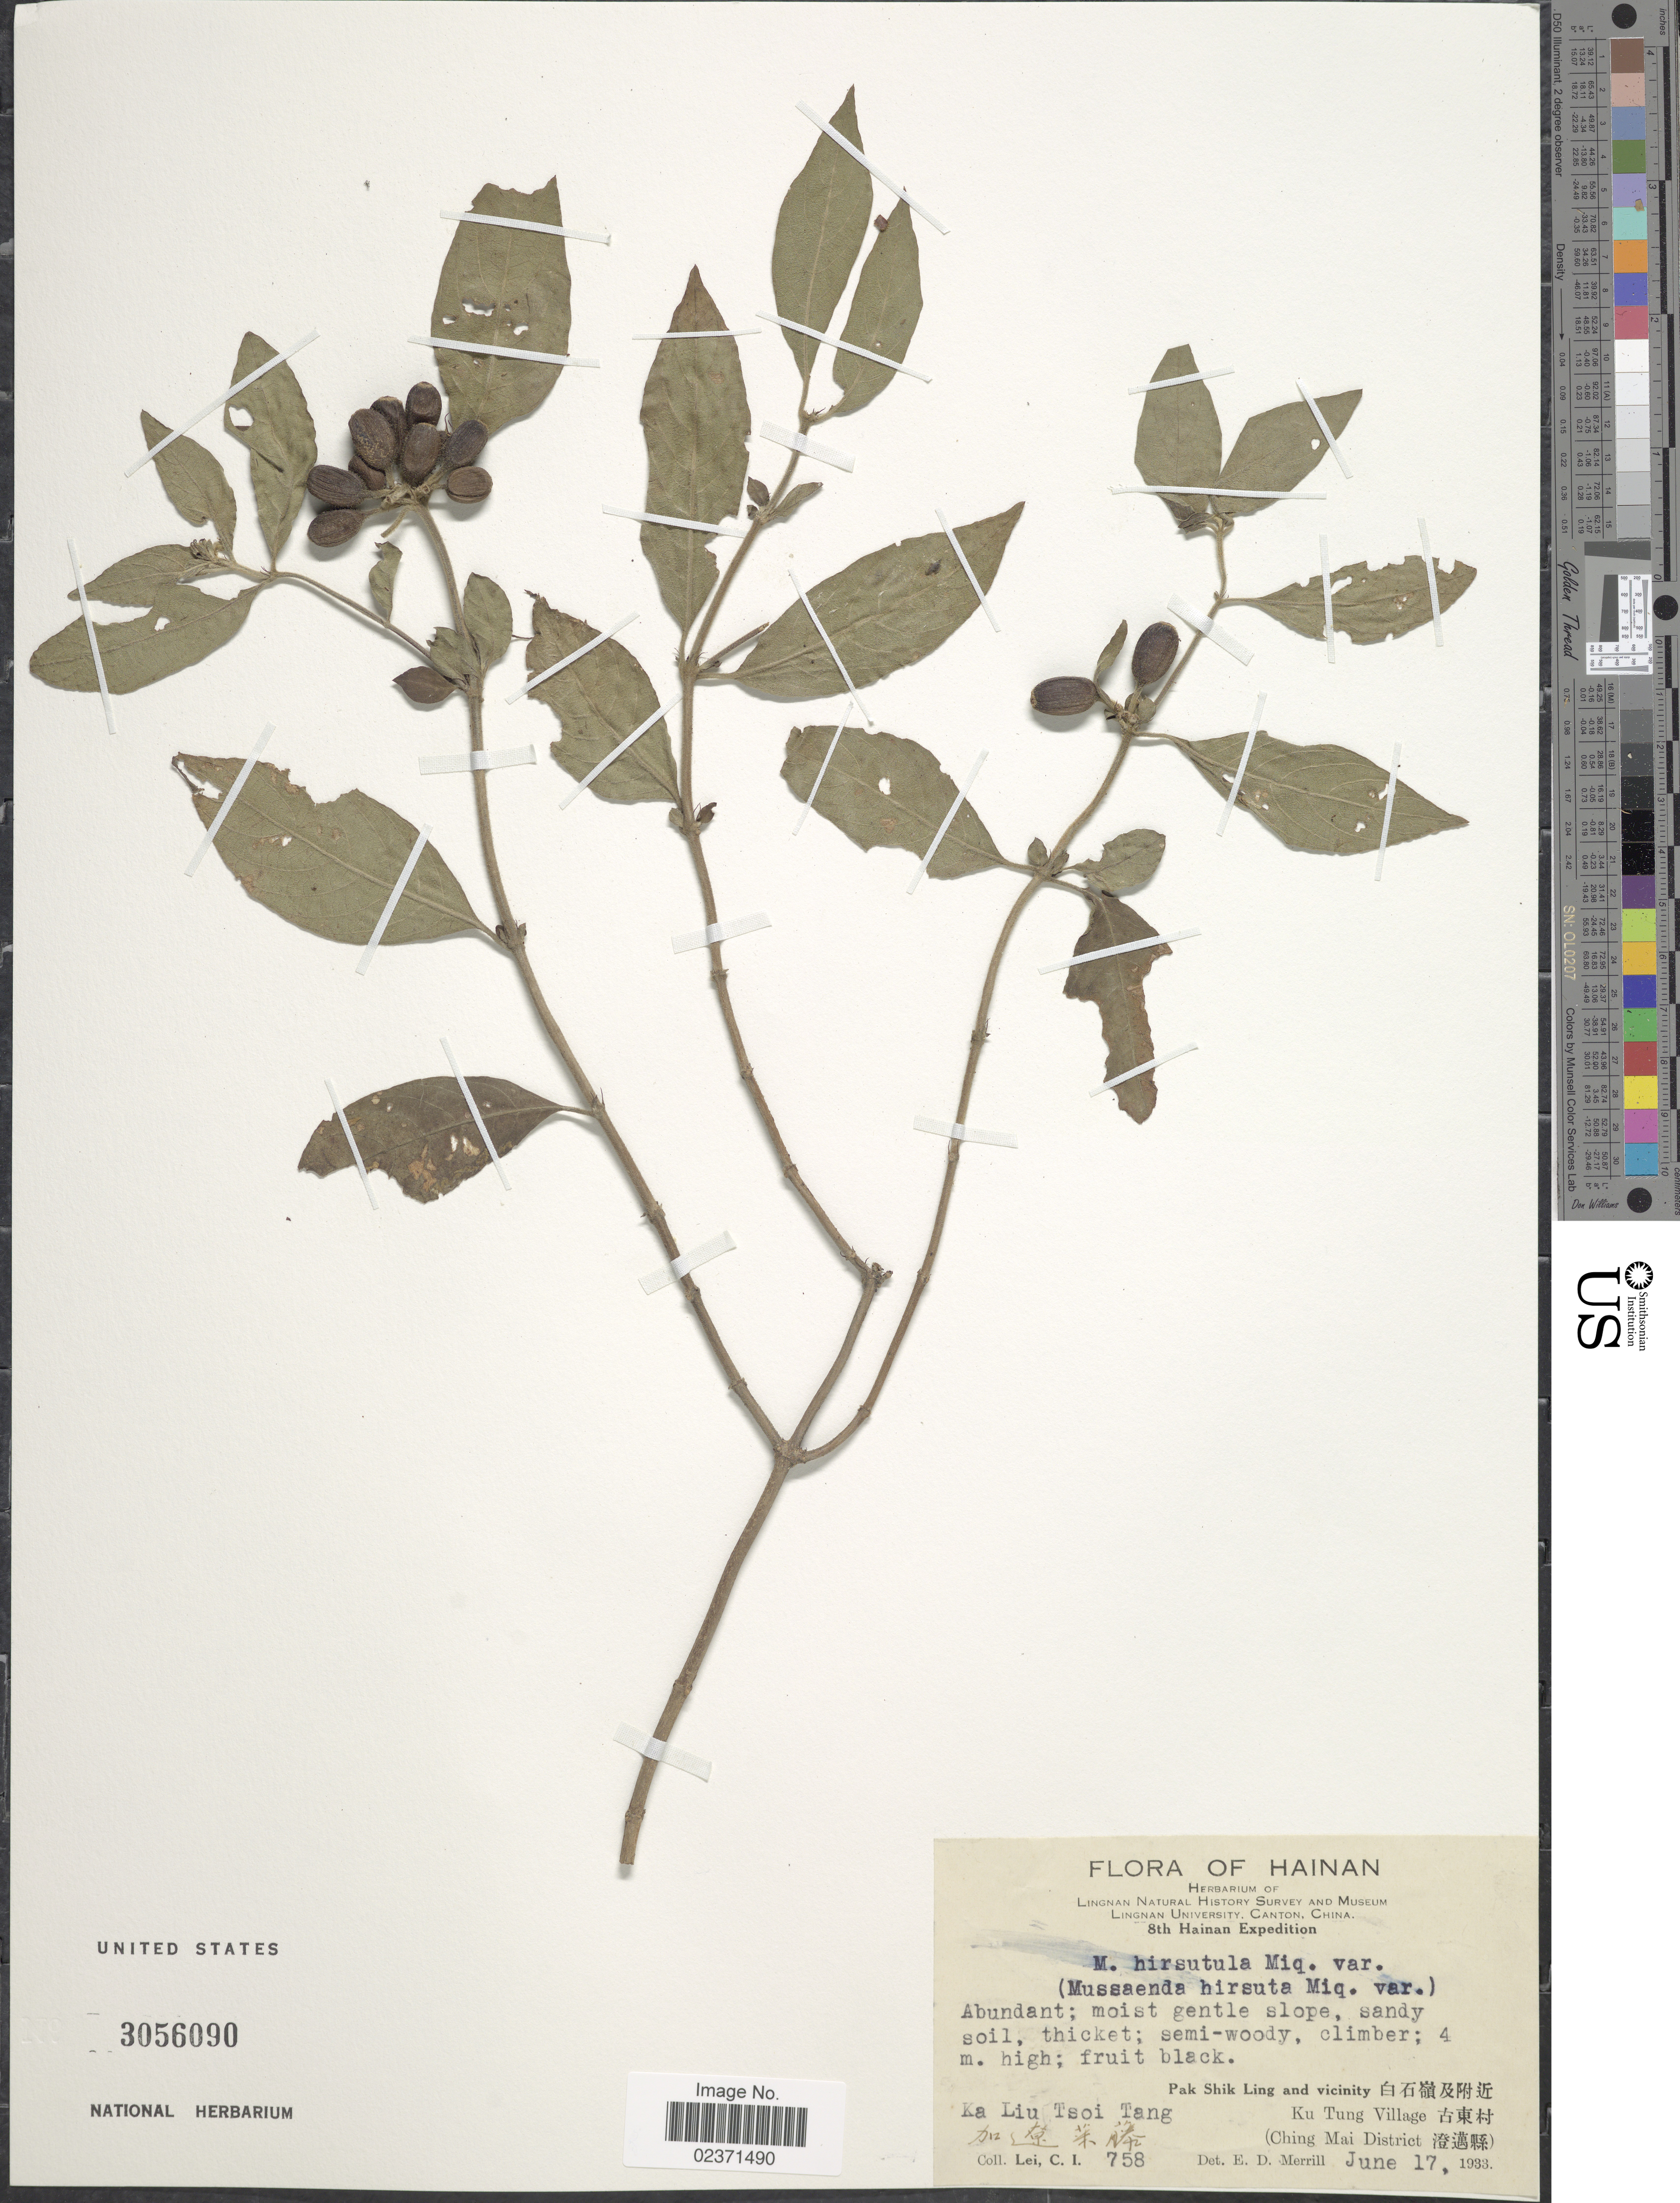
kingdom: Plantae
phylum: Tracheophyta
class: Magnoliopsida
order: Gentianales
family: Rubiaceae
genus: Mussaenda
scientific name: Mussaenda hirsutula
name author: Miq.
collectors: C. I. Lei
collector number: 758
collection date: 1933-06-17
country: China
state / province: Hainan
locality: Pak Shik Ling and vicinity Ku Tung Village (Ching Mai District) Ka Liu Tsoi Tang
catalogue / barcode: US 3056090